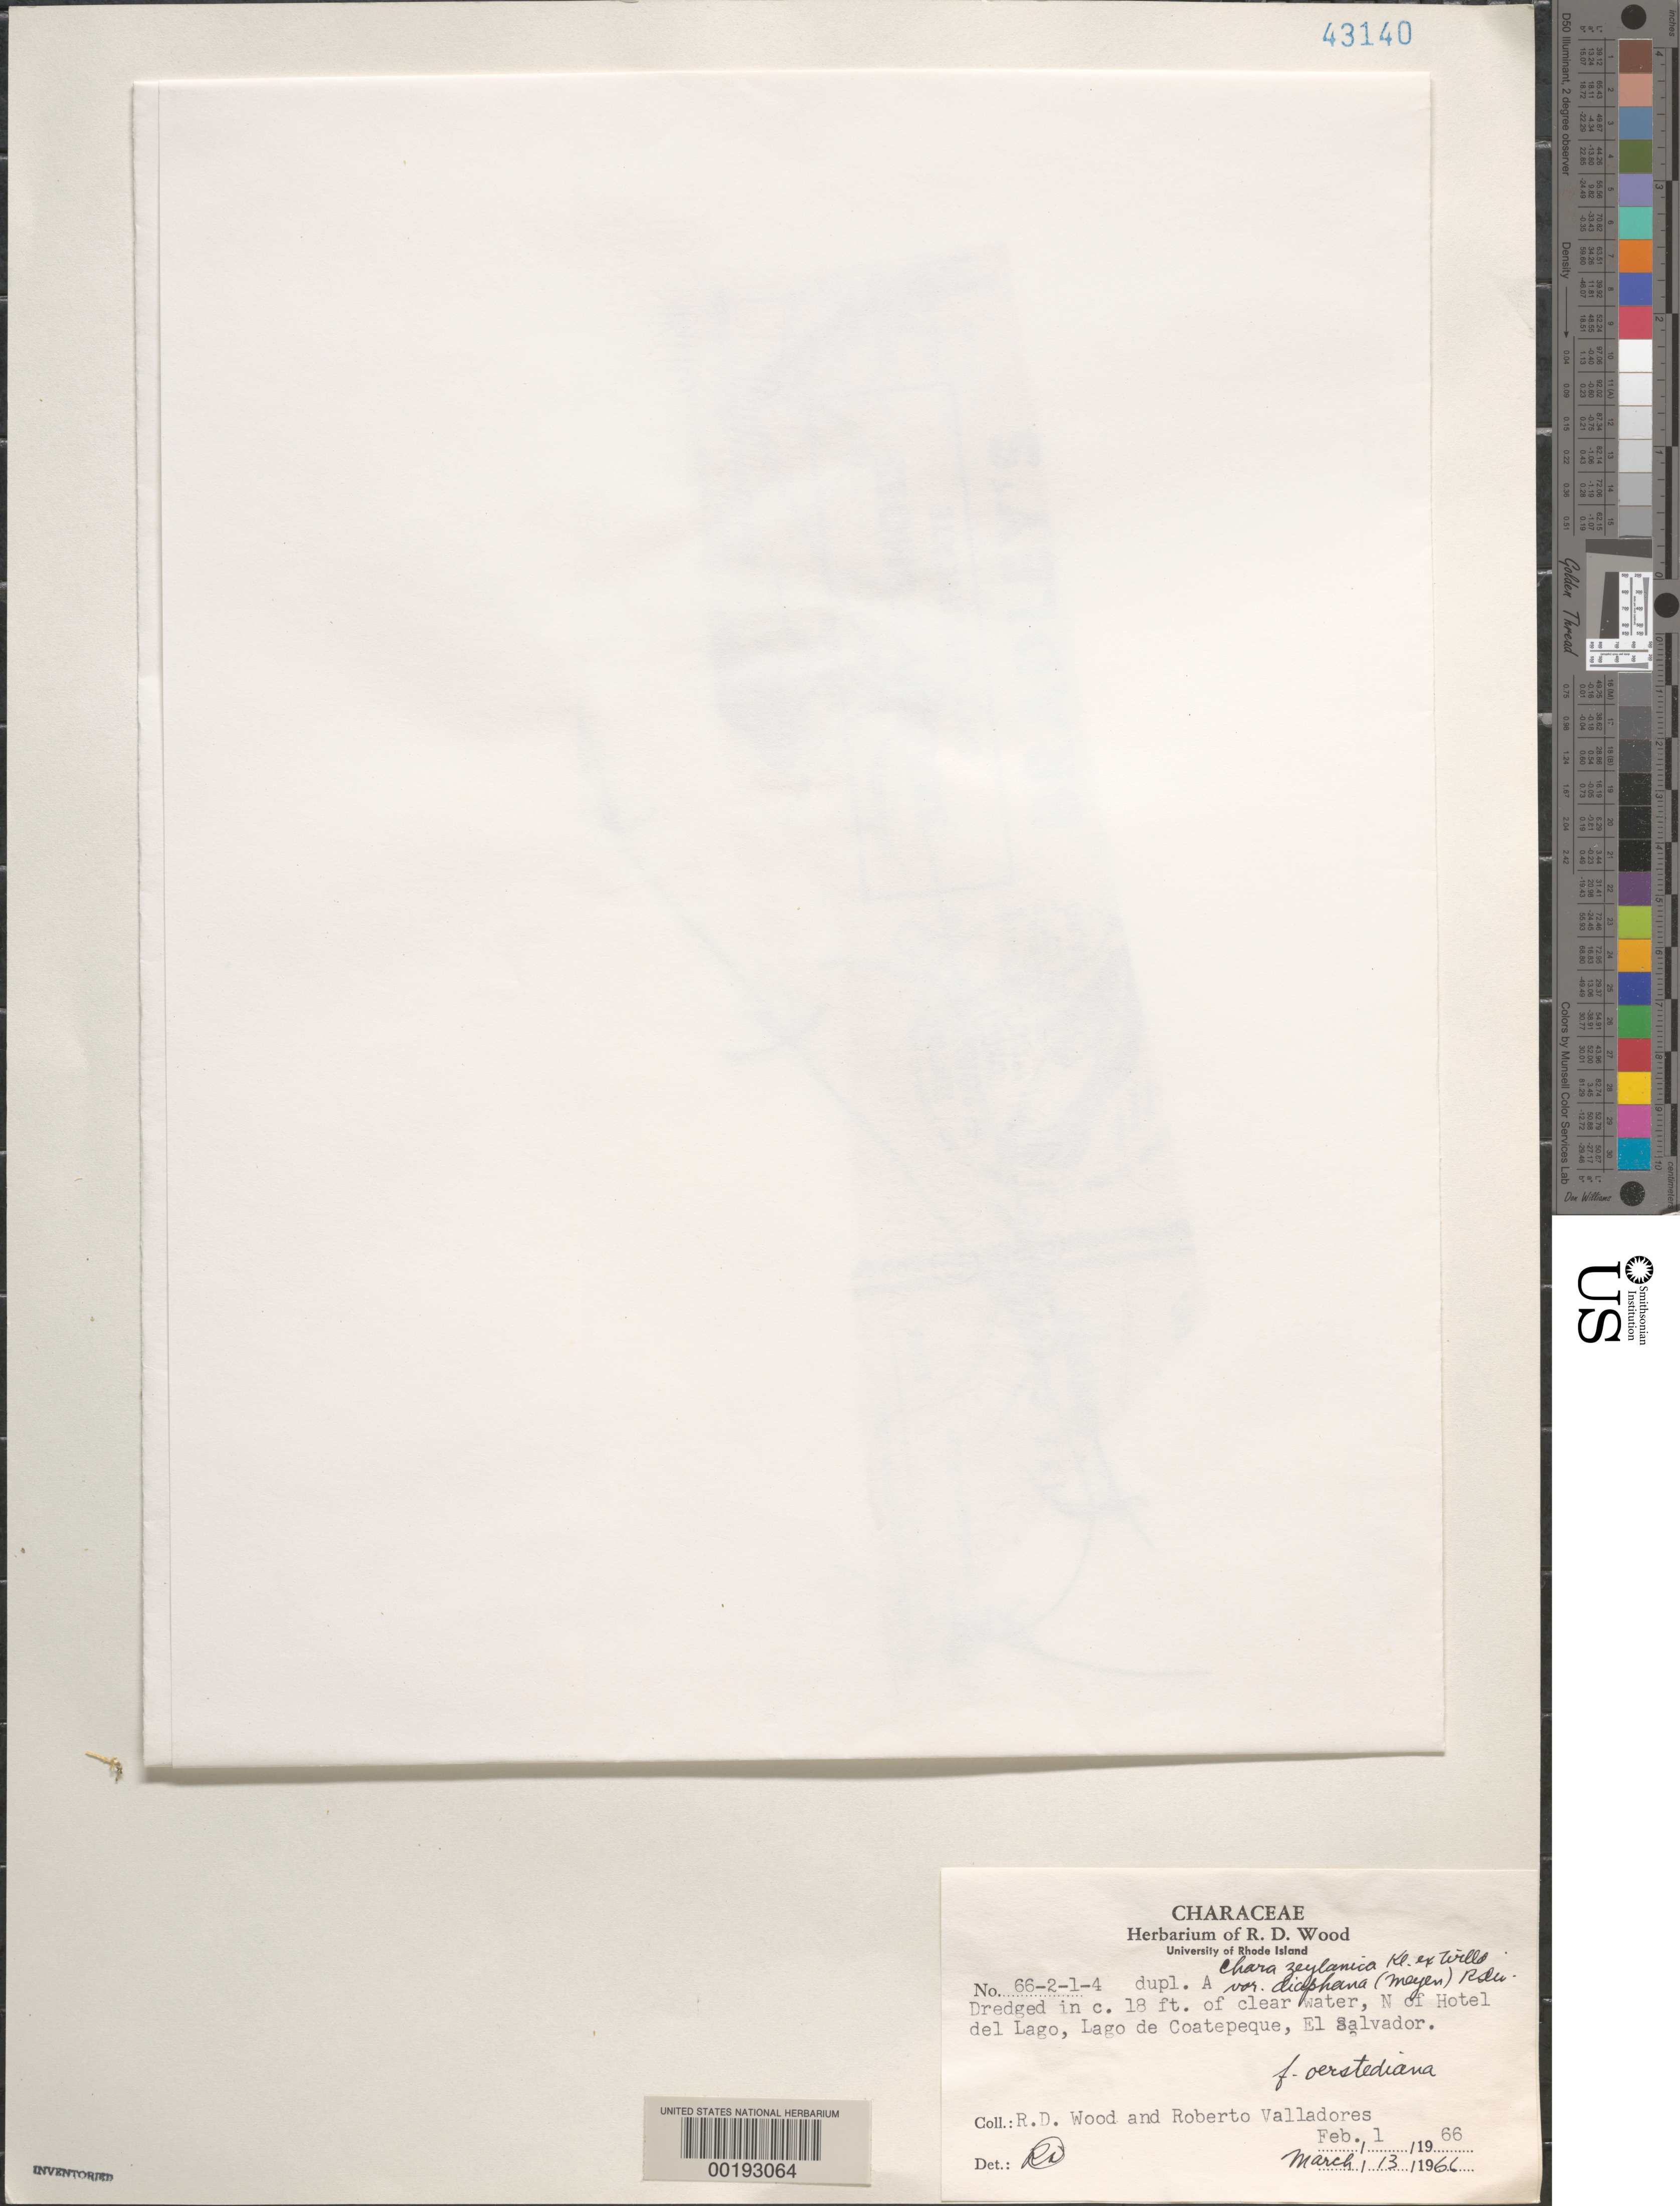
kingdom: Plantae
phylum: Charophyta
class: Charophyceae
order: Charales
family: Characeae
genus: Chara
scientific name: Chara zeylanica var. diaphana forma oerstediana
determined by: Wood, R. D.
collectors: R. Wood & R. Valladores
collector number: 66-2-1-4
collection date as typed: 01 Feb 1966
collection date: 1966-02-01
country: El Salvador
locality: Lago de coatepeque, north of hotel del lago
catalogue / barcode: US 43140